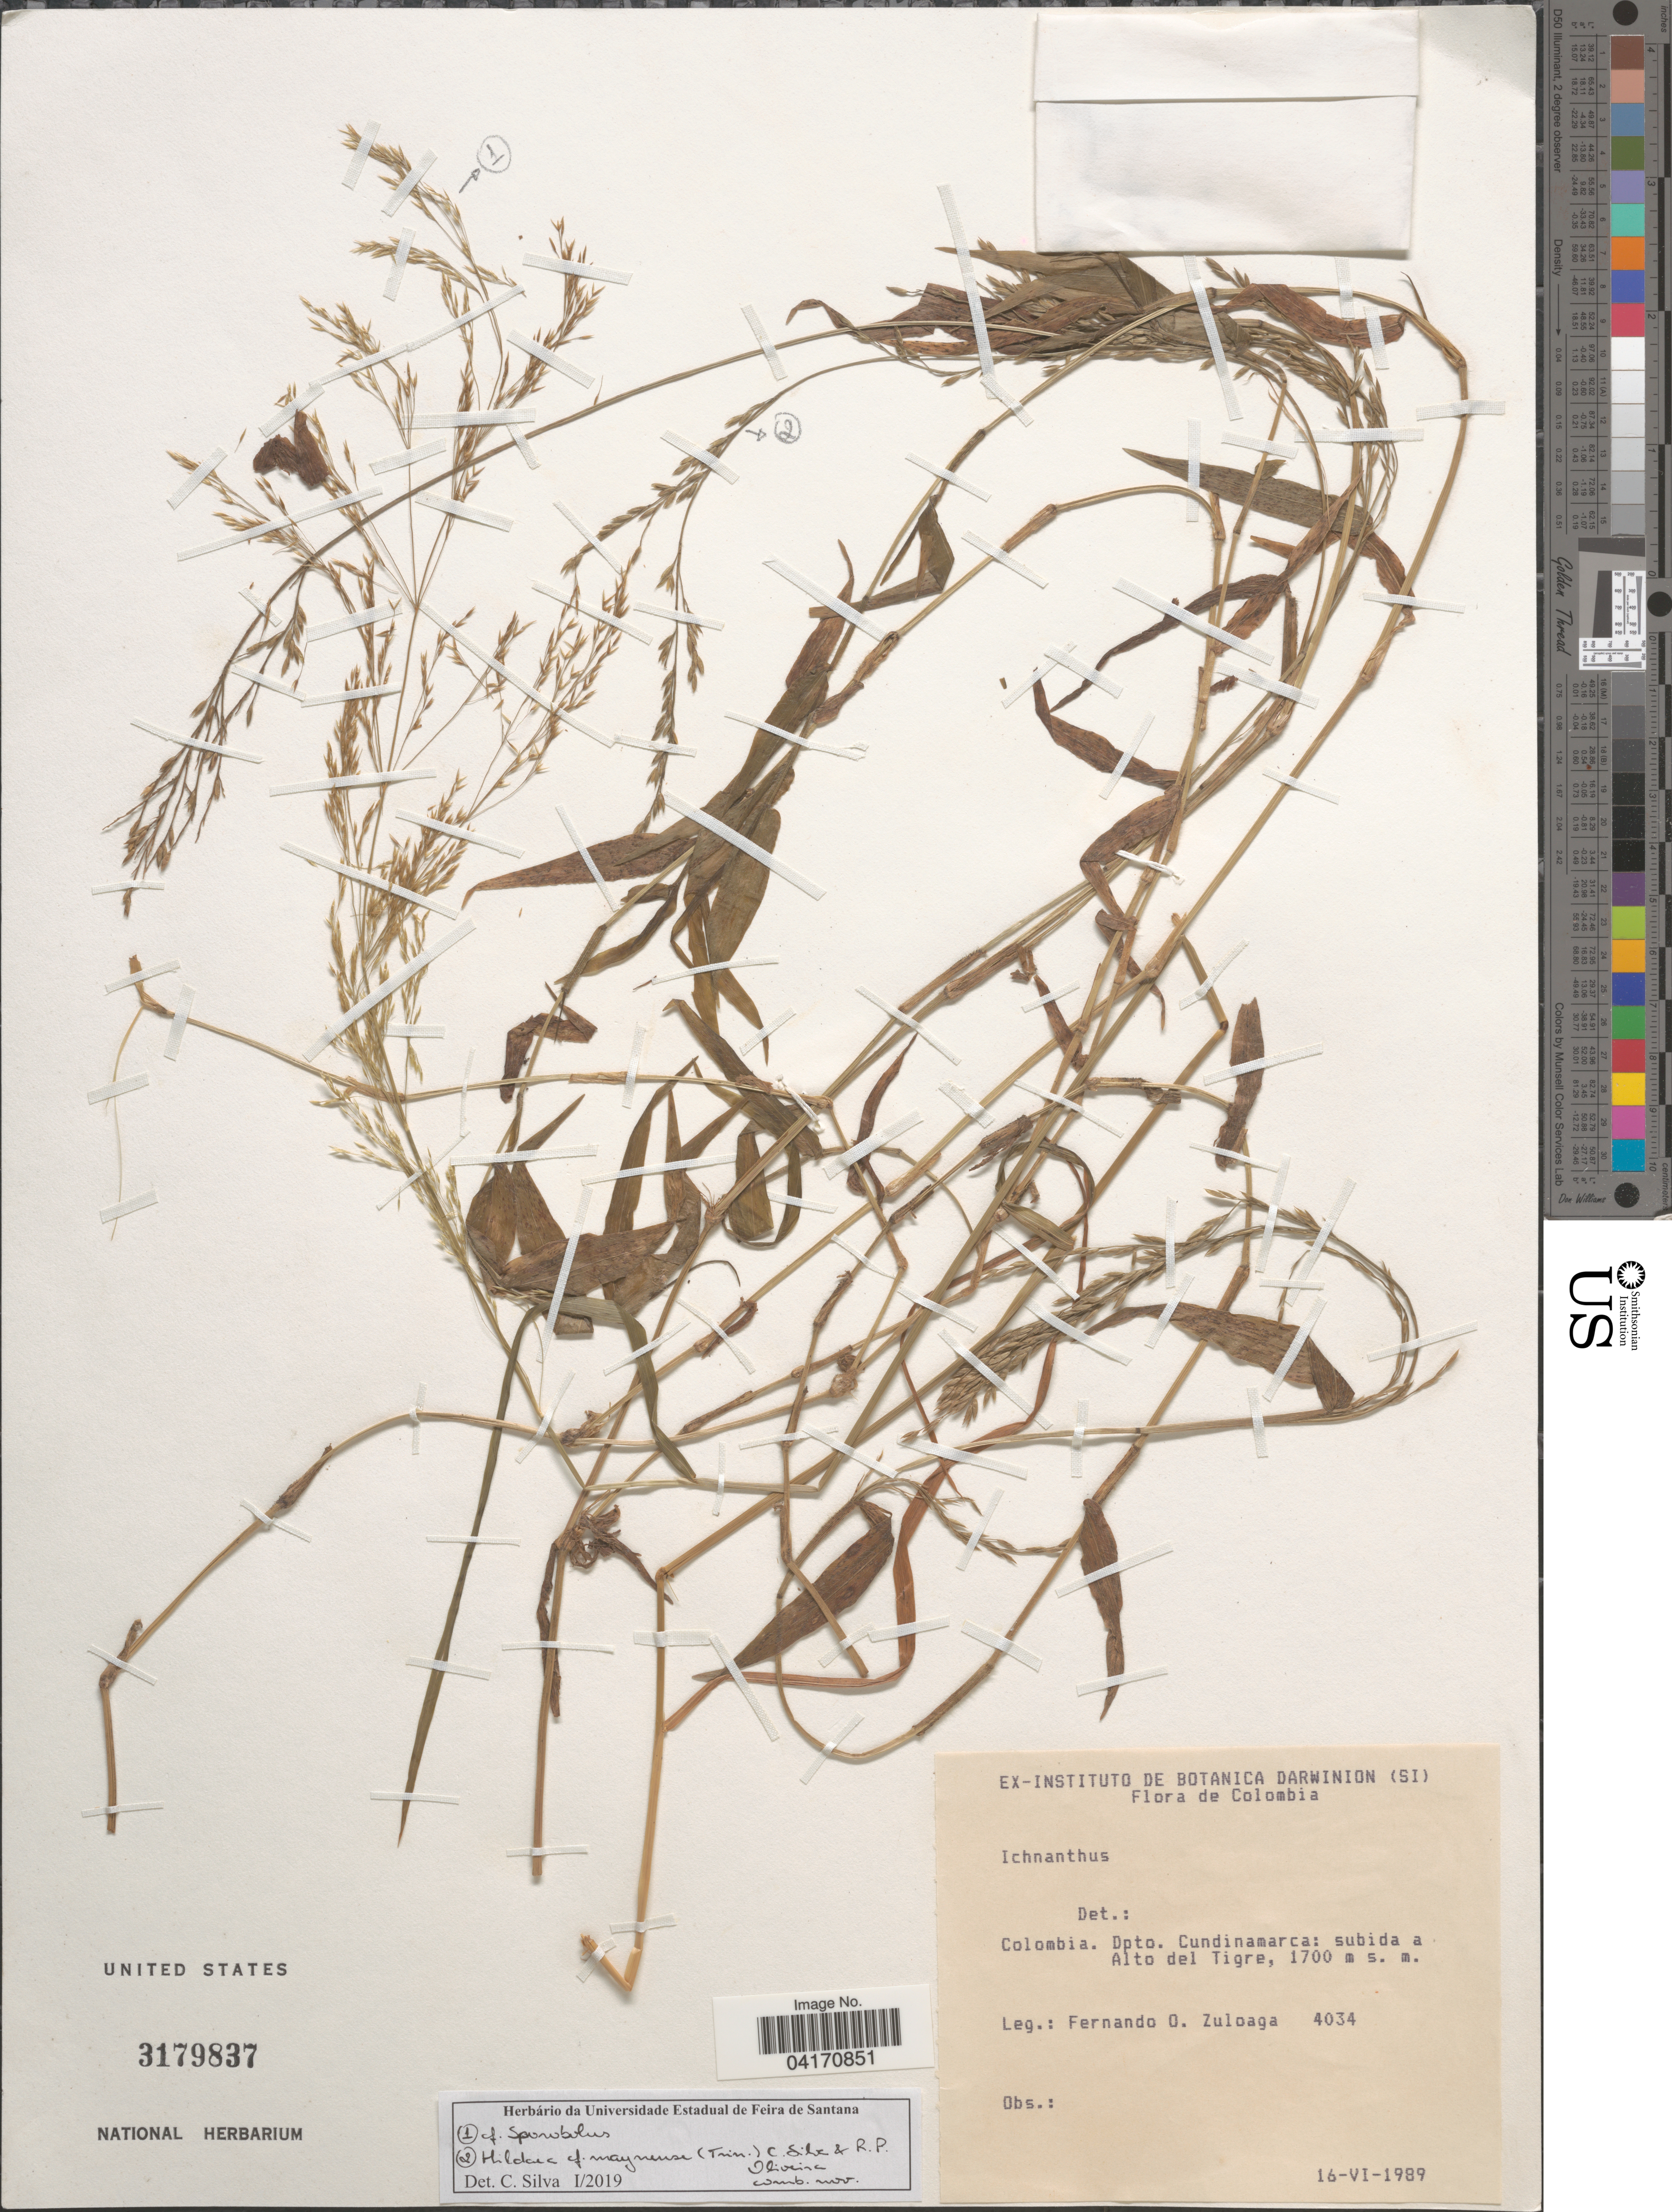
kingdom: Plantae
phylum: Tracheophyta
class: Liliopsida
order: Poales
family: Poaceae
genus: Hildaea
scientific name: Hildaea maynense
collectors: F. O. Zuloaga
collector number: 4034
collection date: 1989-06-16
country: Colombia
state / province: Cundinamarca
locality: Dpto. Cundinamarca: subida a Alto del Tigre.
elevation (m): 1700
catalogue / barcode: US 3179837